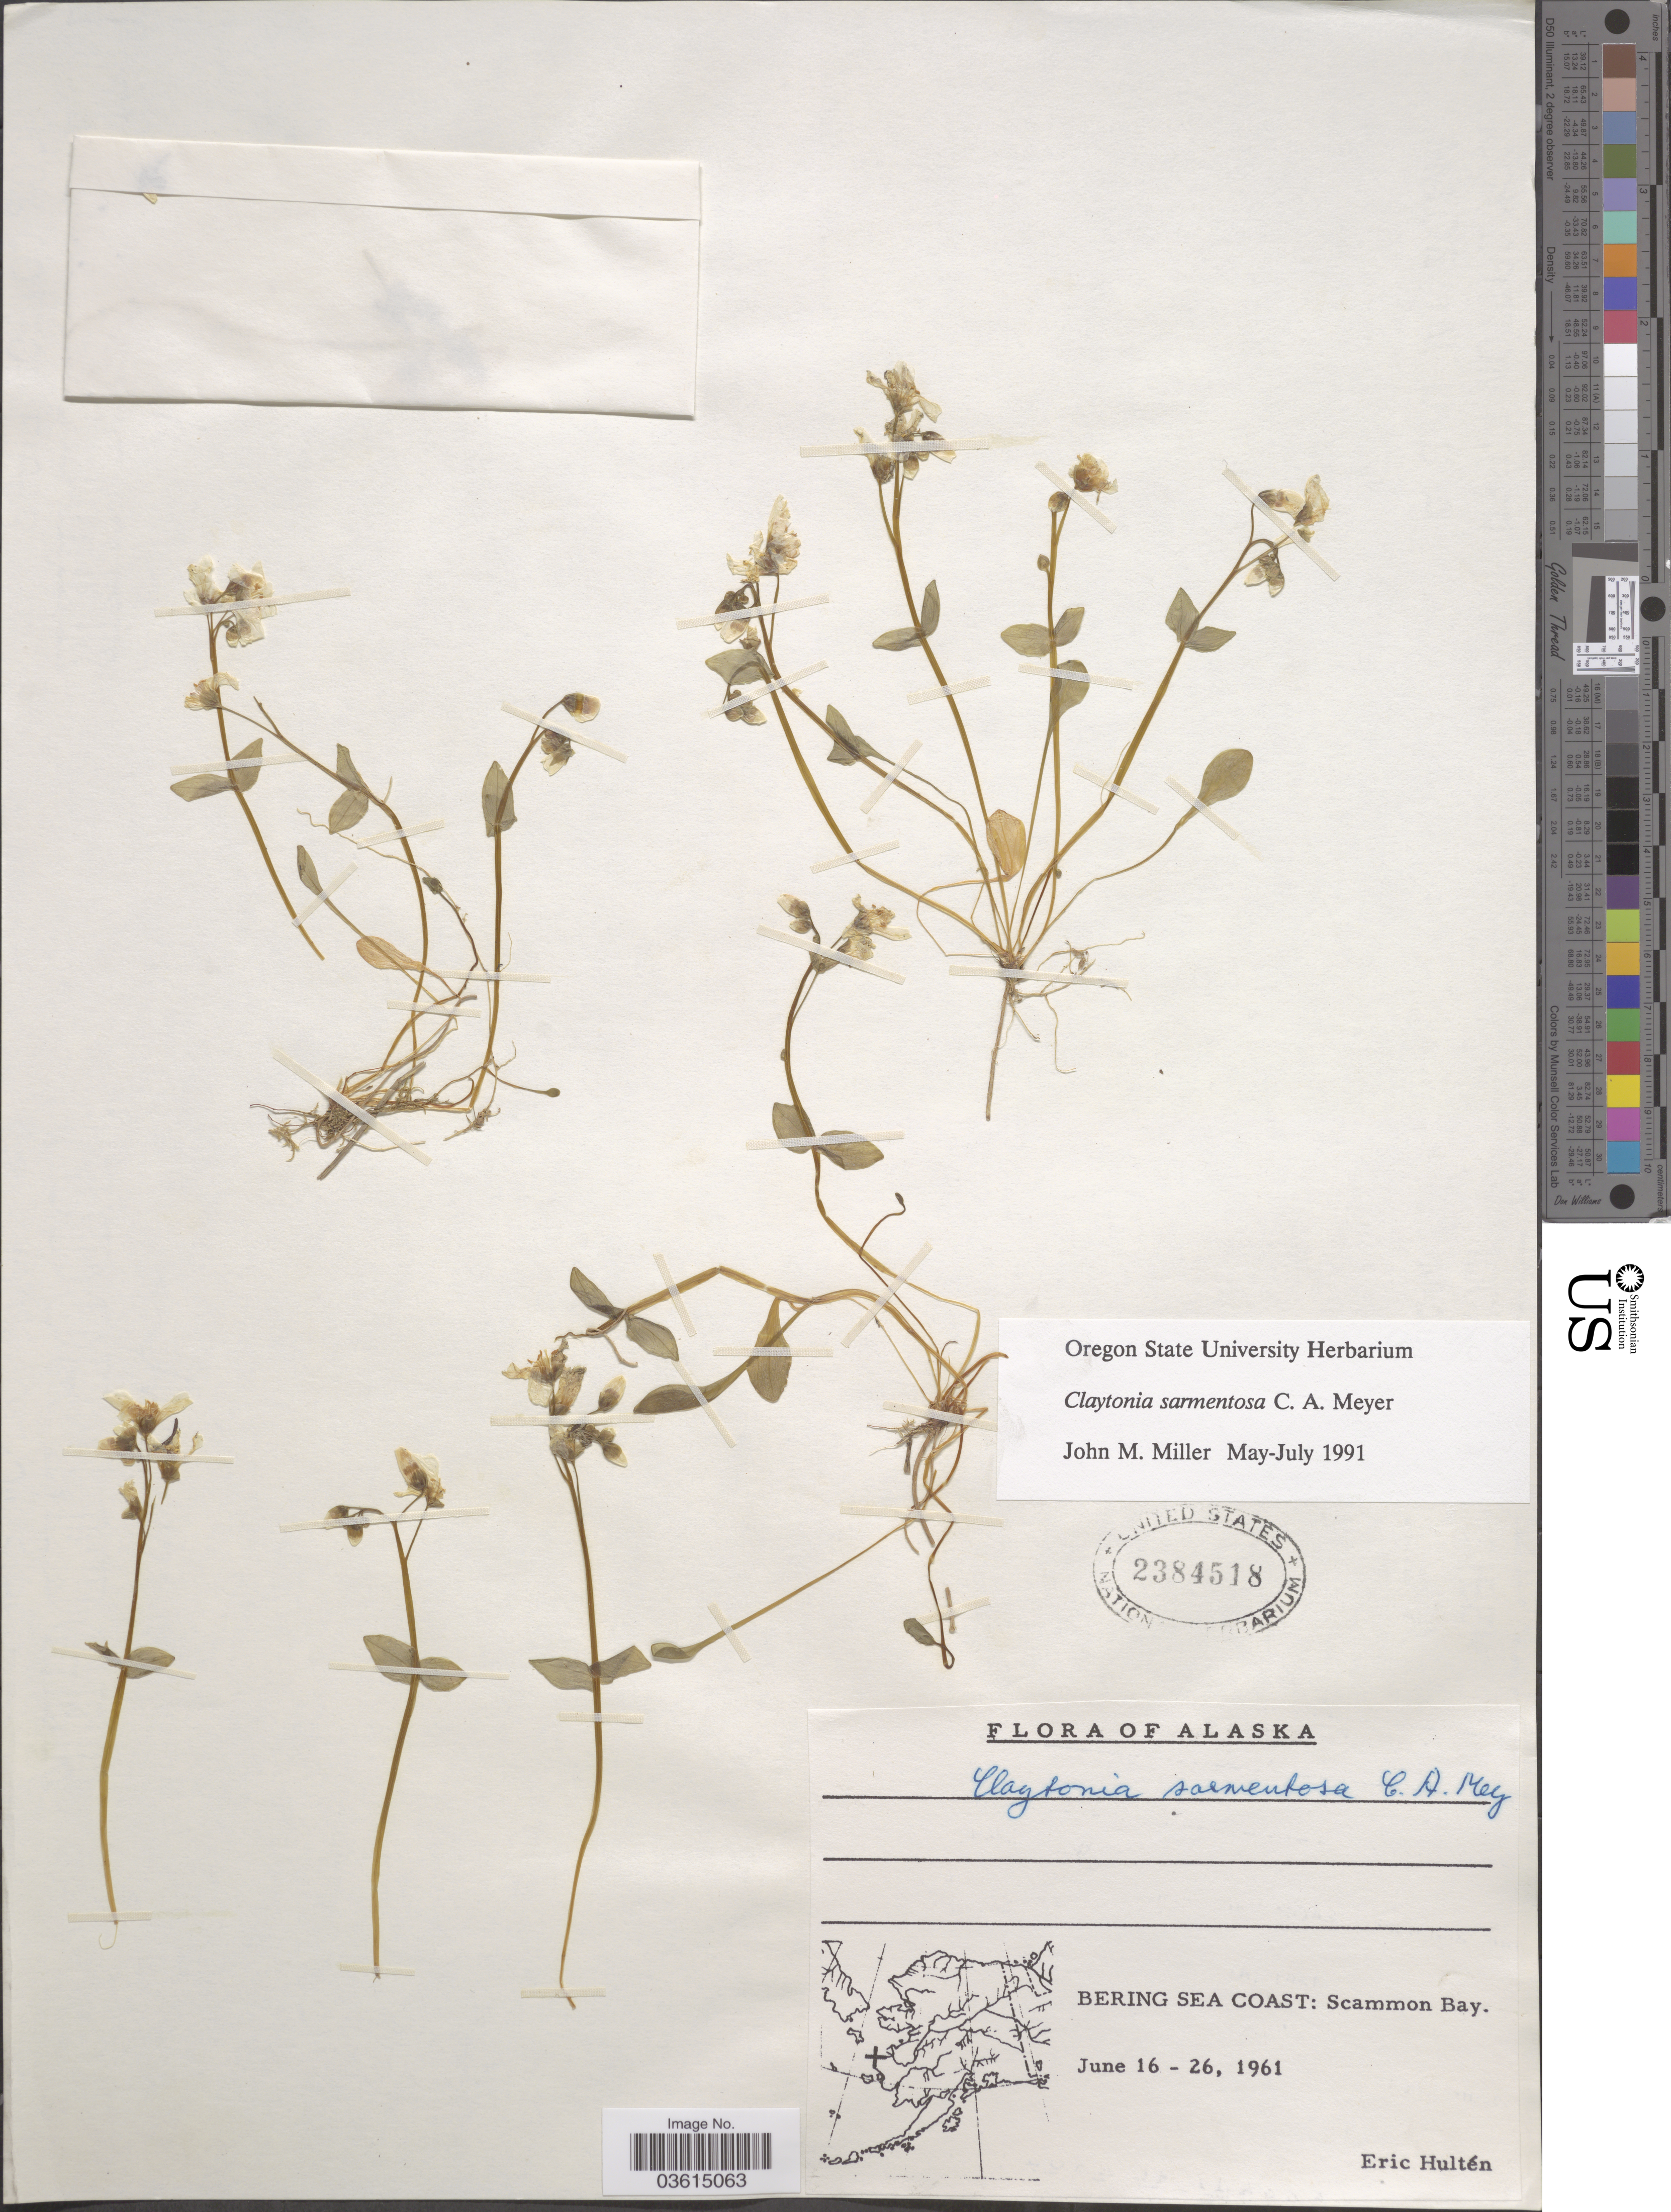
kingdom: Plantae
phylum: Tracheophyta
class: Magnoliopsida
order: Caryophyllales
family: Montiaceae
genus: Claytonia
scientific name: Claytonia sarmentosa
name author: C.A. Mey.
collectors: E. G. Hultén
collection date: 1961-06-16/1961-06-26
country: United States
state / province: Alaska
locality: Bering Sea Coast: Scammon Bay.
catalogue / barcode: US 2384518